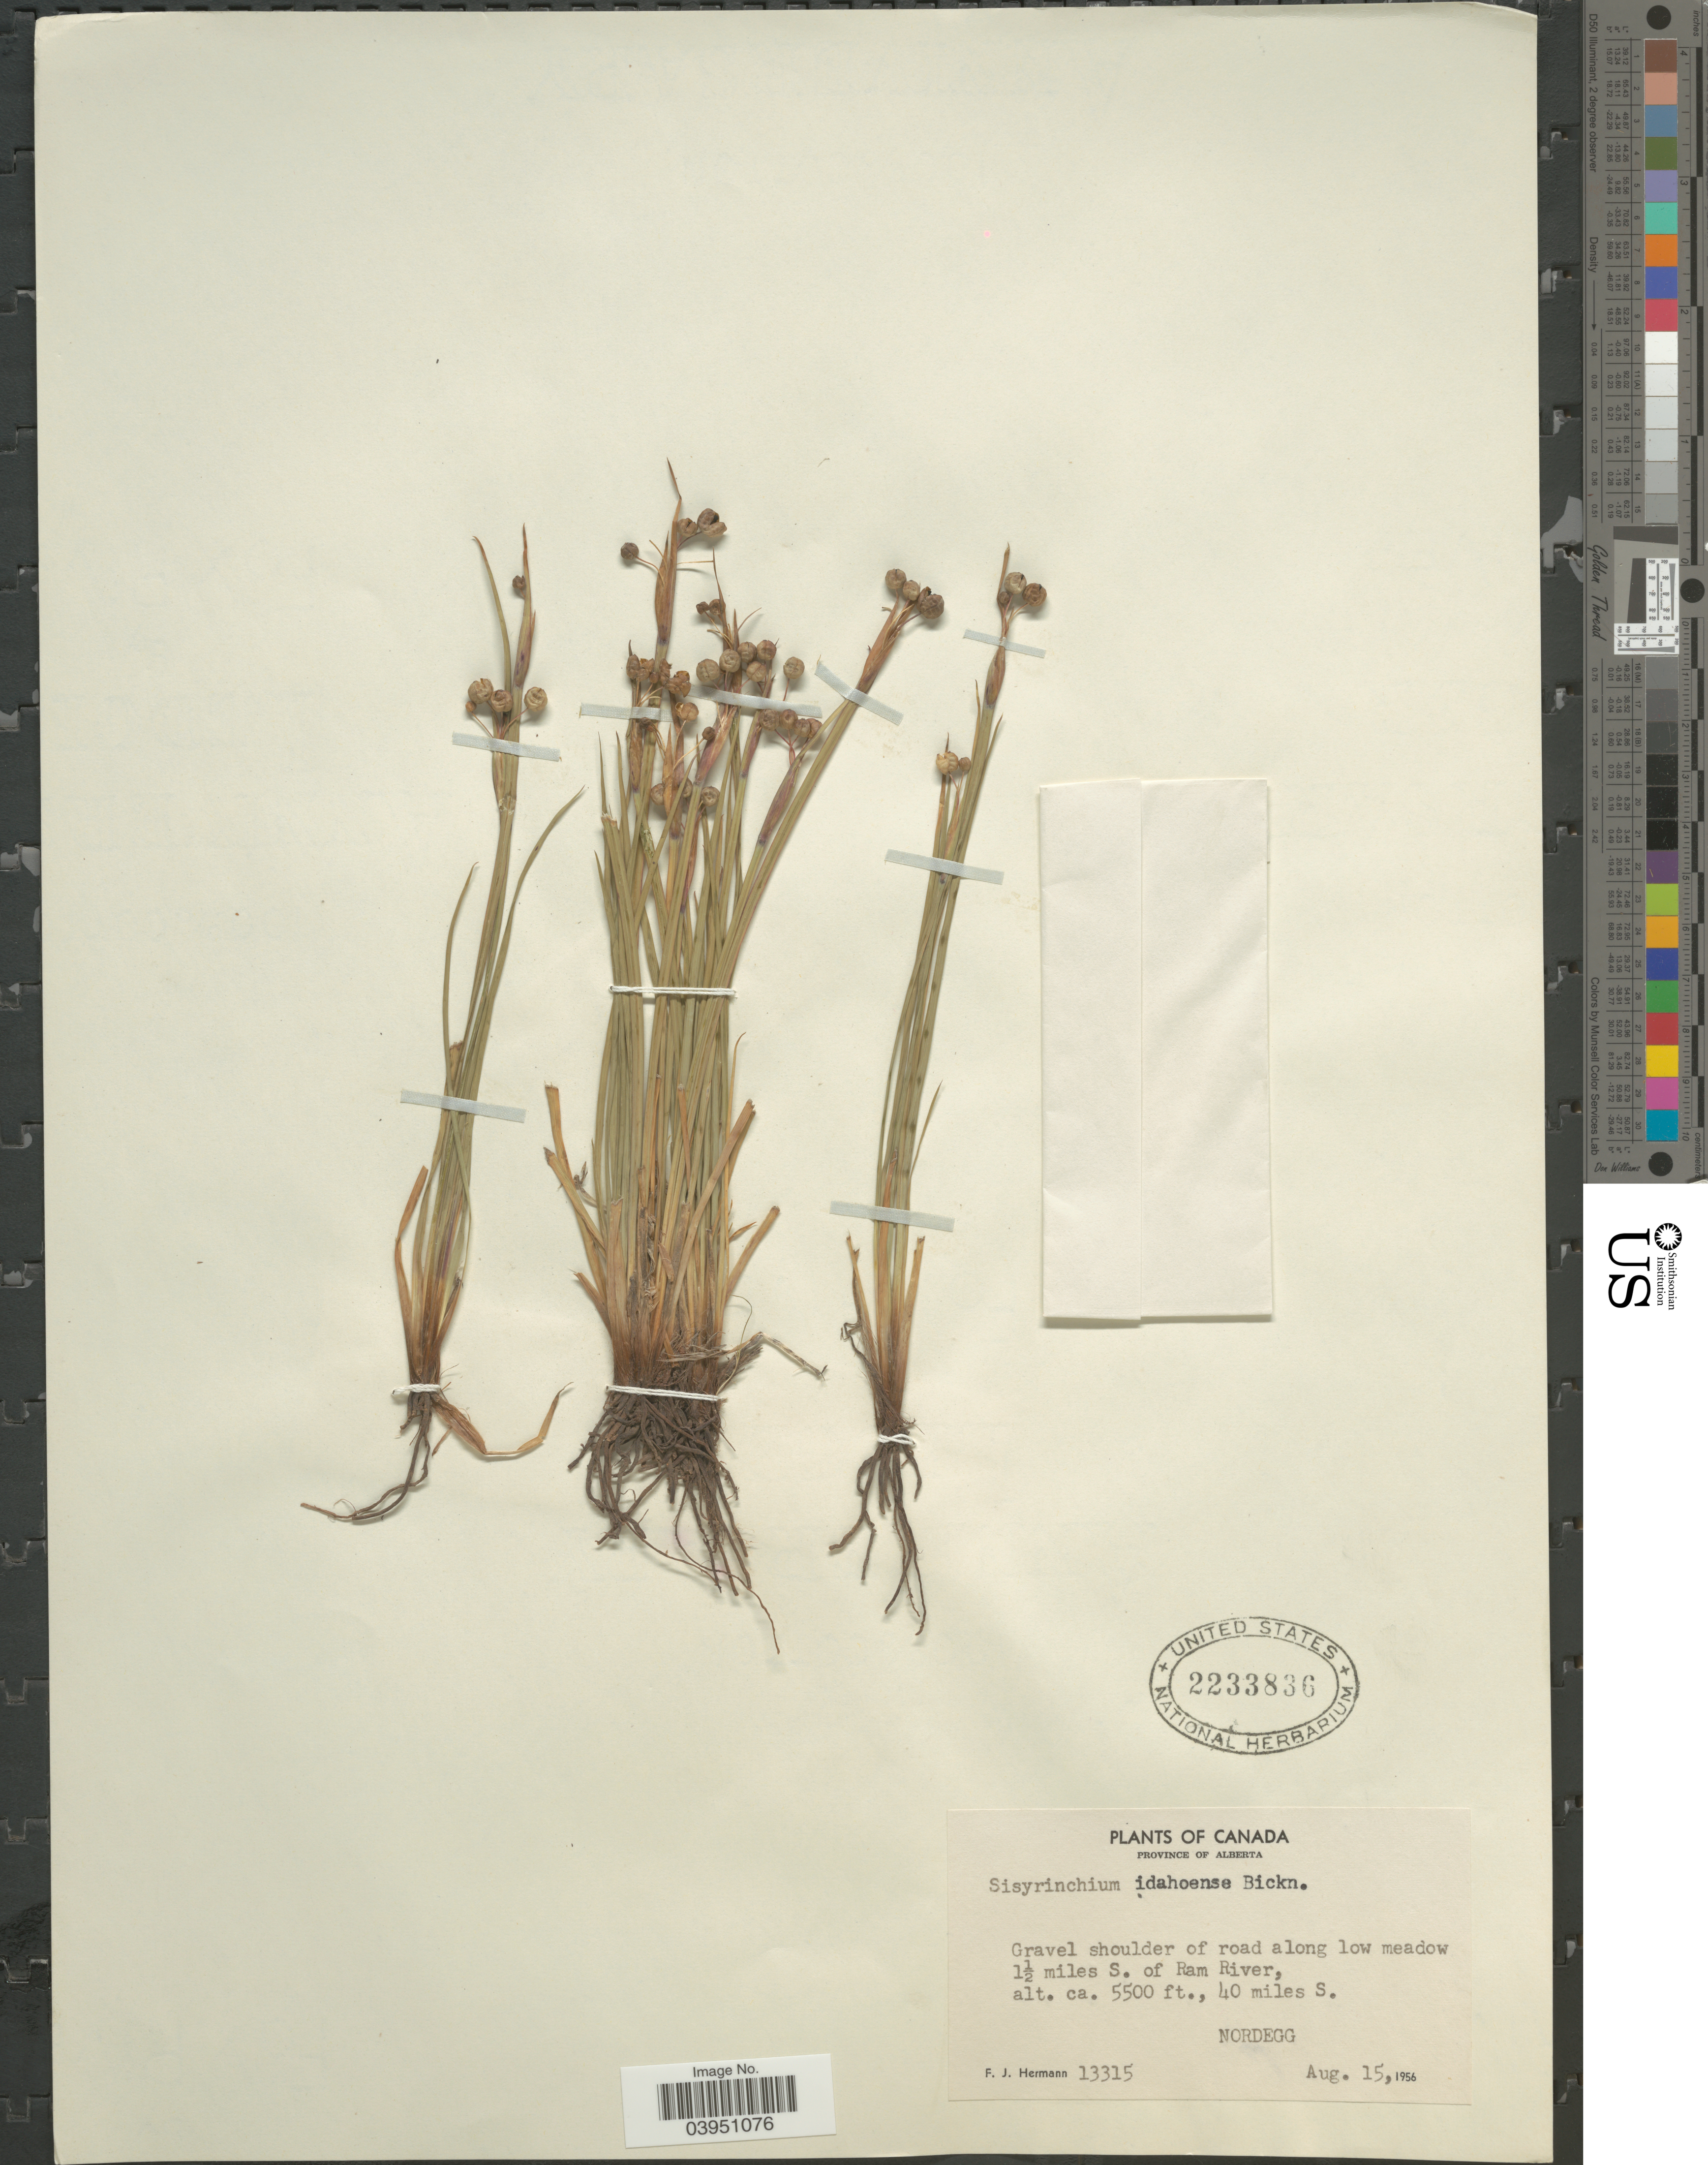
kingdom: Plantae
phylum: Tracheophyta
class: Liliopsida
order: Asparagales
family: Iridaceae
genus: Sisyrinchium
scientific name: Sisyrinchium idahoense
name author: E.P. Bicknell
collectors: F. J. Hermann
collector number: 13315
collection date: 1956-08-15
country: Canada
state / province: Alberta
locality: Gravel shoulder of road along low meadow 1½ miles S. of Ram River, 40 miles S. Nordegg.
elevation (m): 1676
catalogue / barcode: US 2233836